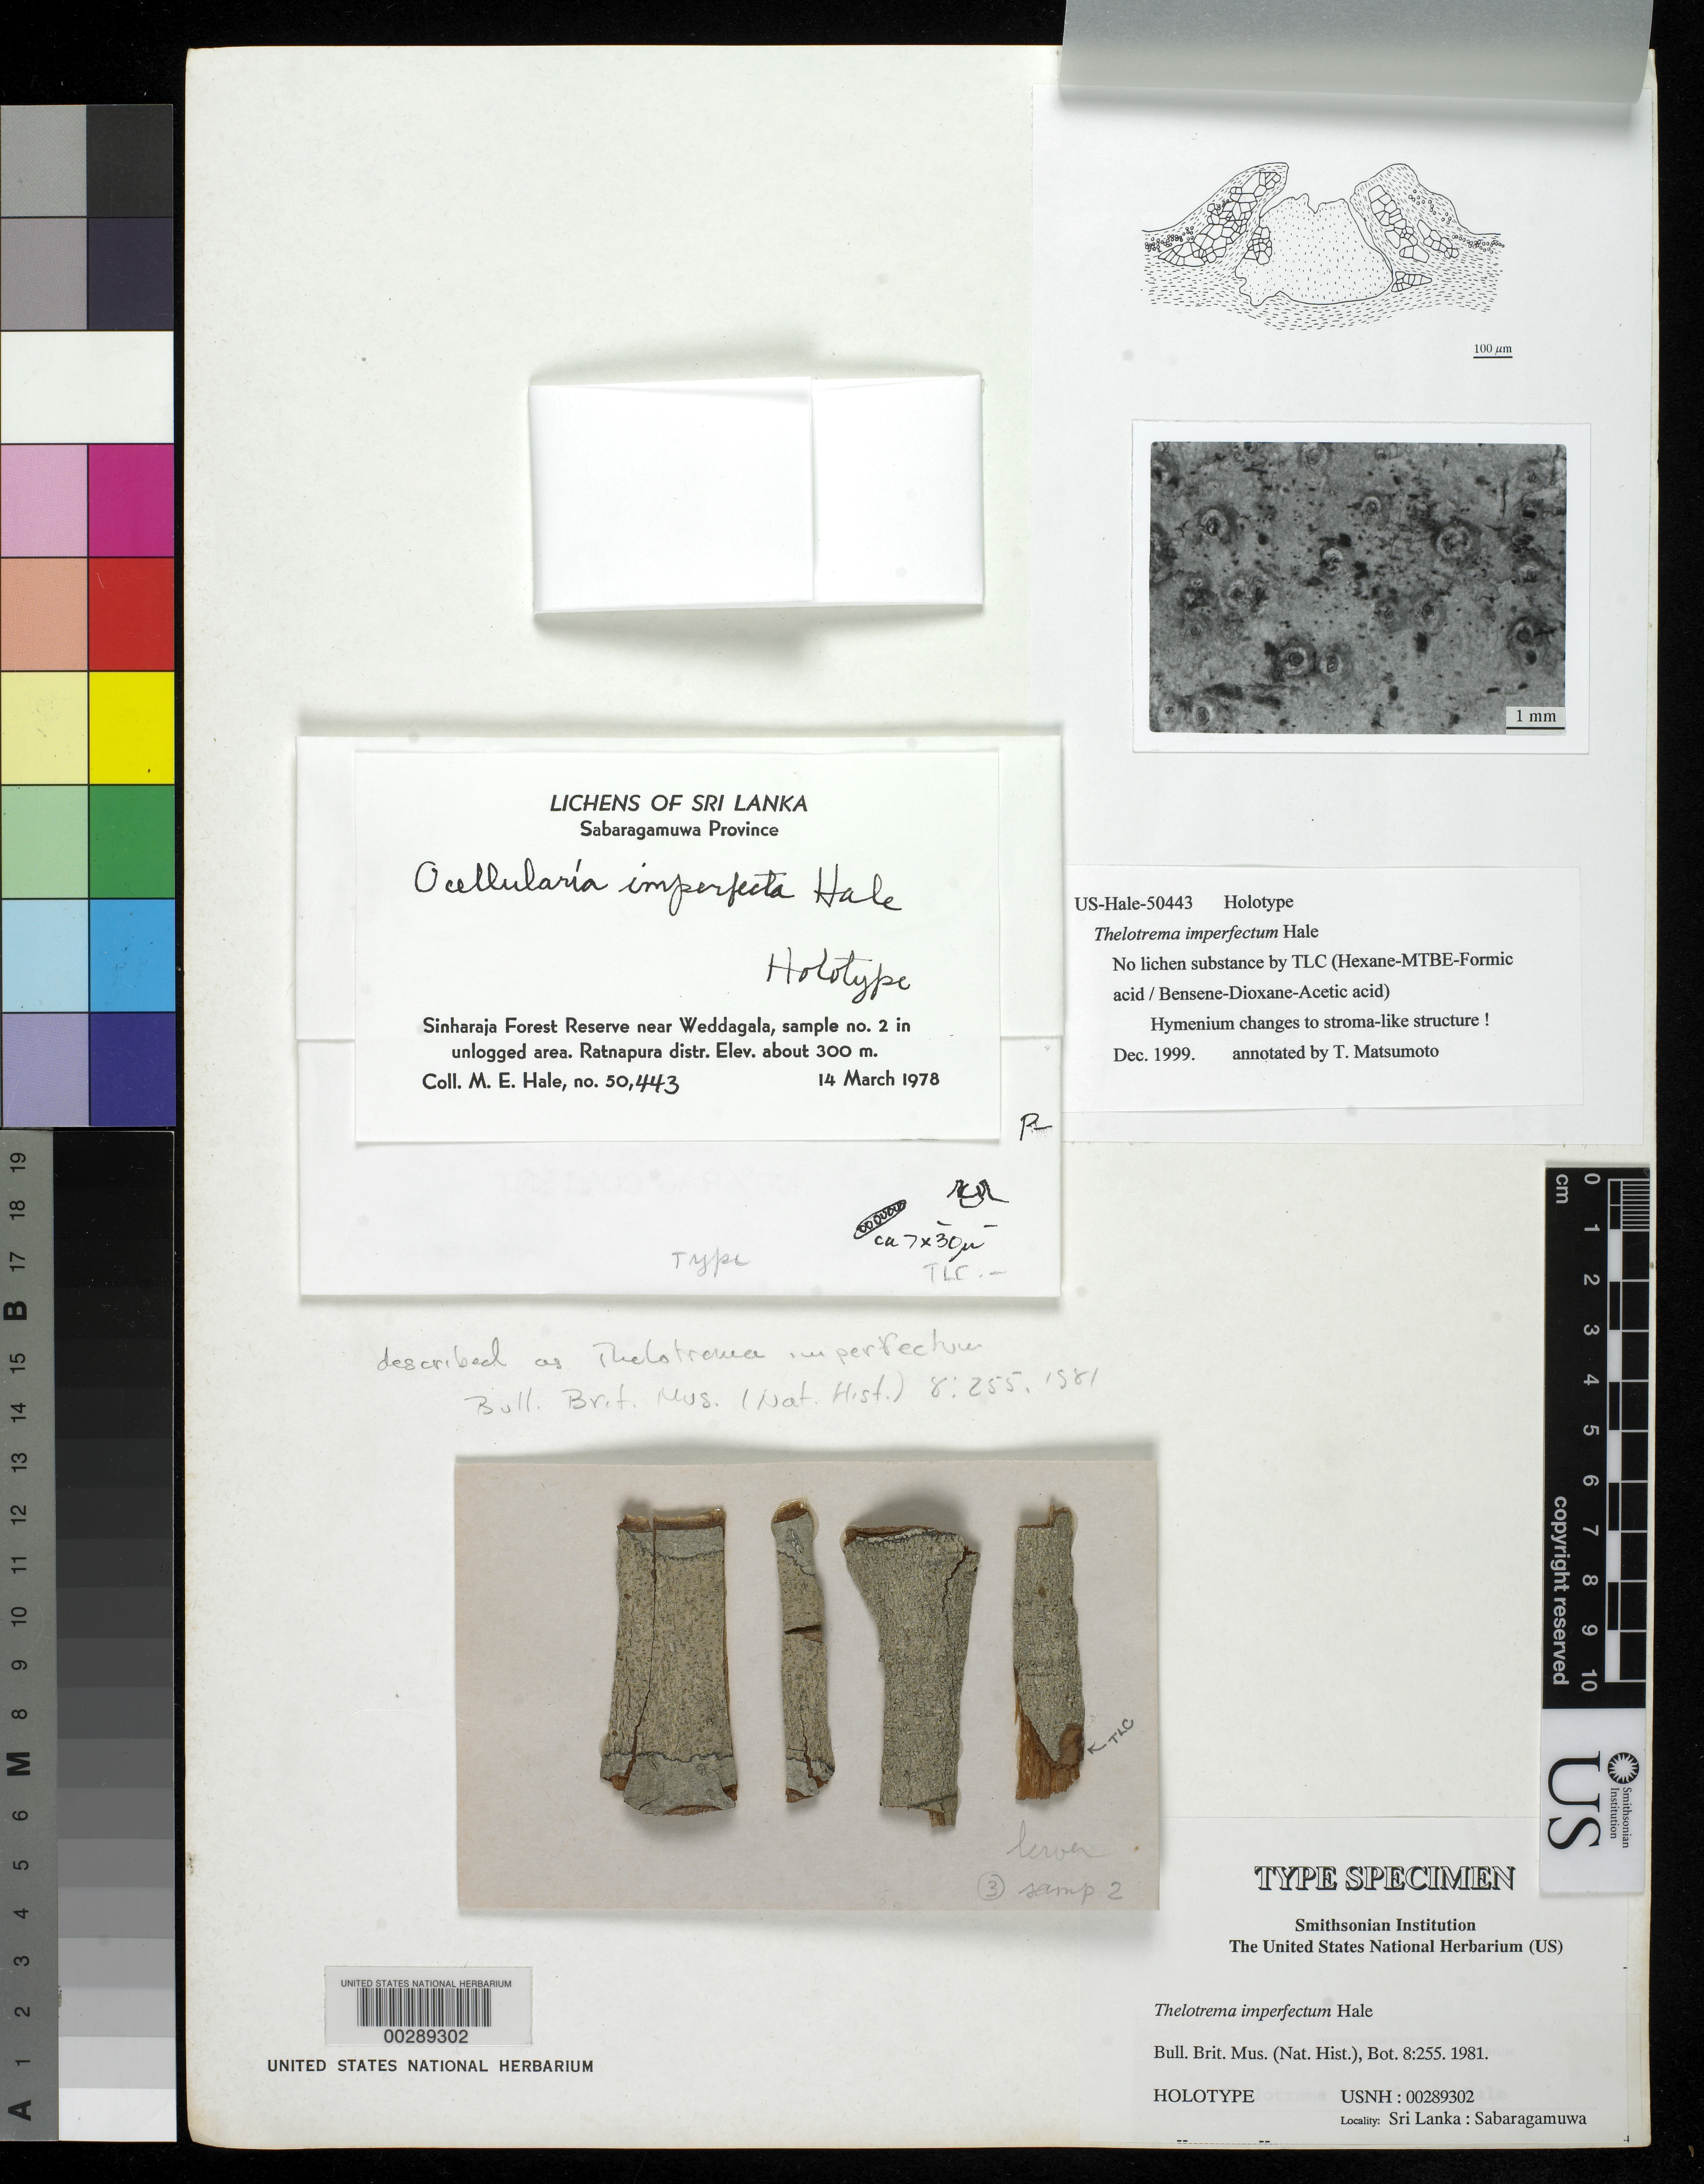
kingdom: Fungi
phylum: Ascomycota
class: Lecanoromycetes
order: Ostropales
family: Graphidaceae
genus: Thelotrema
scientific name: Thelotrema imperfectum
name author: Hale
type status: Holotype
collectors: M. Hale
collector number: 50443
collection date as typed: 14 Mar 1978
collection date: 1978-03-14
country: Sri Lanka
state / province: Sabaragamuwa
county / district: Ratnapura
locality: Sinharaja Forest Reserve near Weddagala, sample no. 2 in unlogged area.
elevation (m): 300